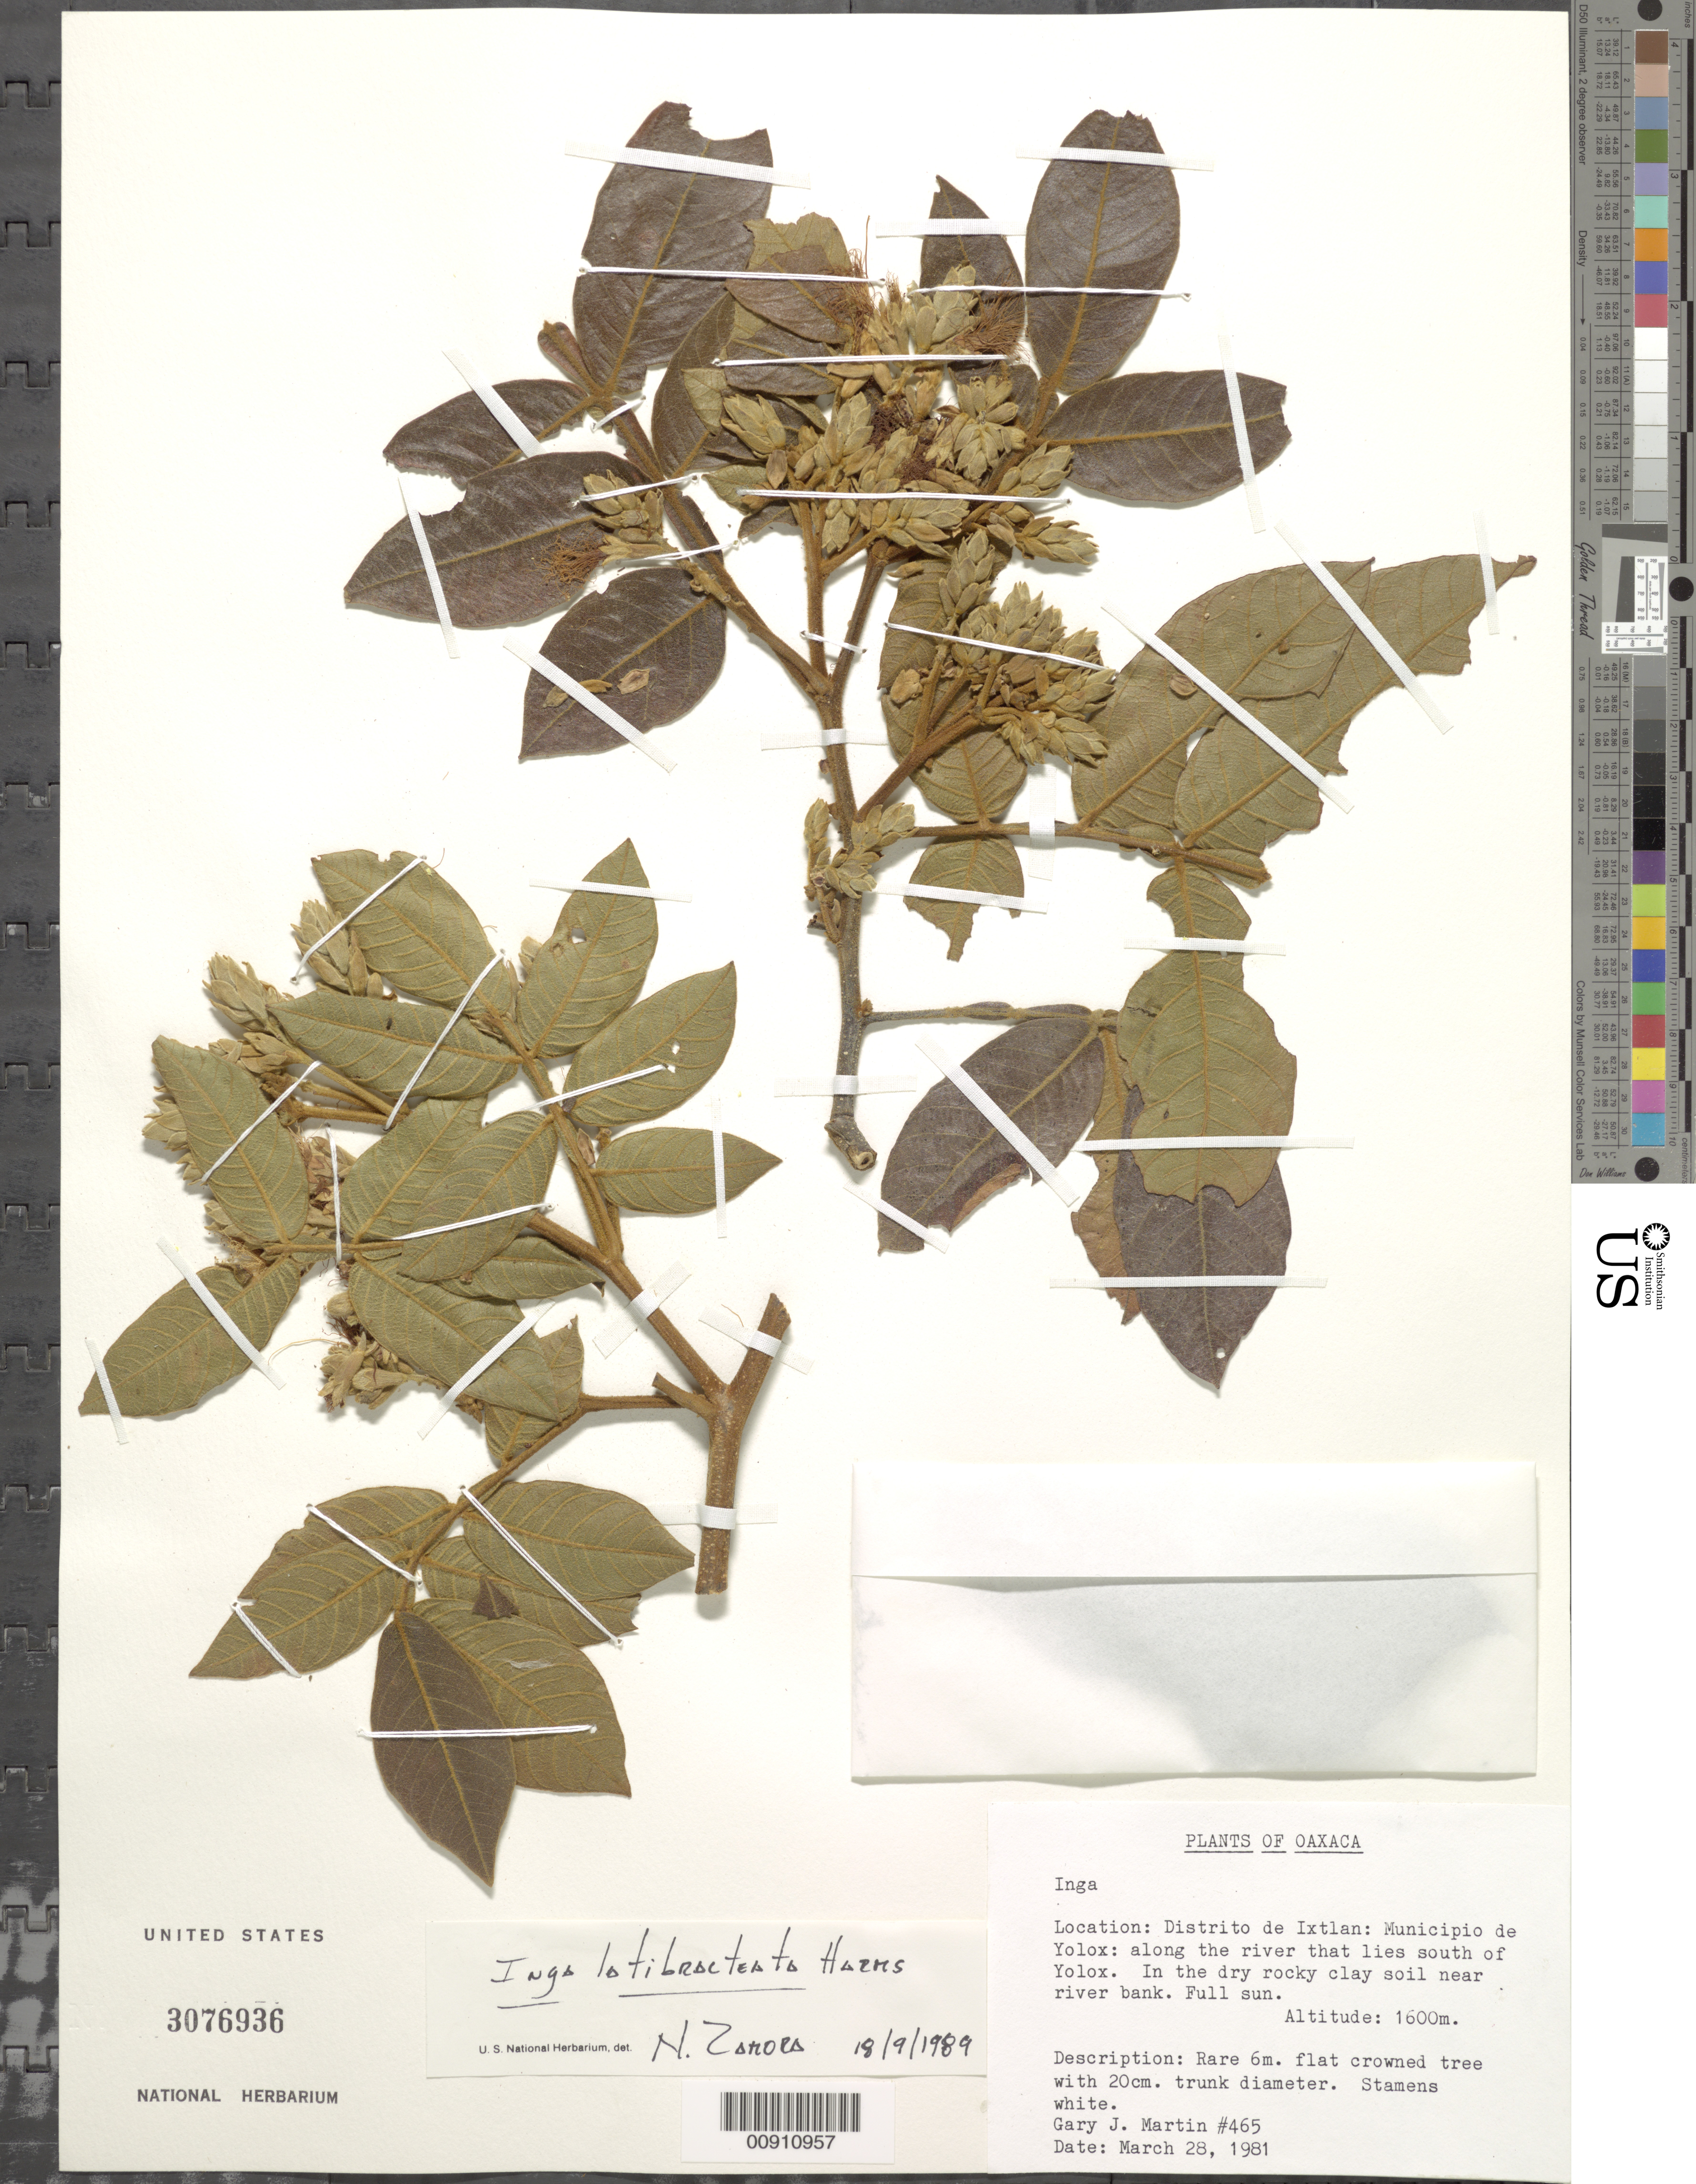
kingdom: Plantae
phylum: Tracheophyta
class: Magnoliopsida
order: Fabales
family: Fabaceae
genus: Inga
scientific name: Inga latibracteata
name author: Harms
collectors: G. J. Martin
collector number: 465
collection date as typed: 28 Mar 1981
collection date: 1981-03-28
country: Mexico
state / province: Oaxaca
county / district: Ixtlán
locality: Oaxaca: Distrito de Ixtlán: Municipio de Yolox: along the river that lies south of Yolox.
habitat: In the dry rocky clay soil near river bank. Full sun.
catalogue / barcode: US 3076936